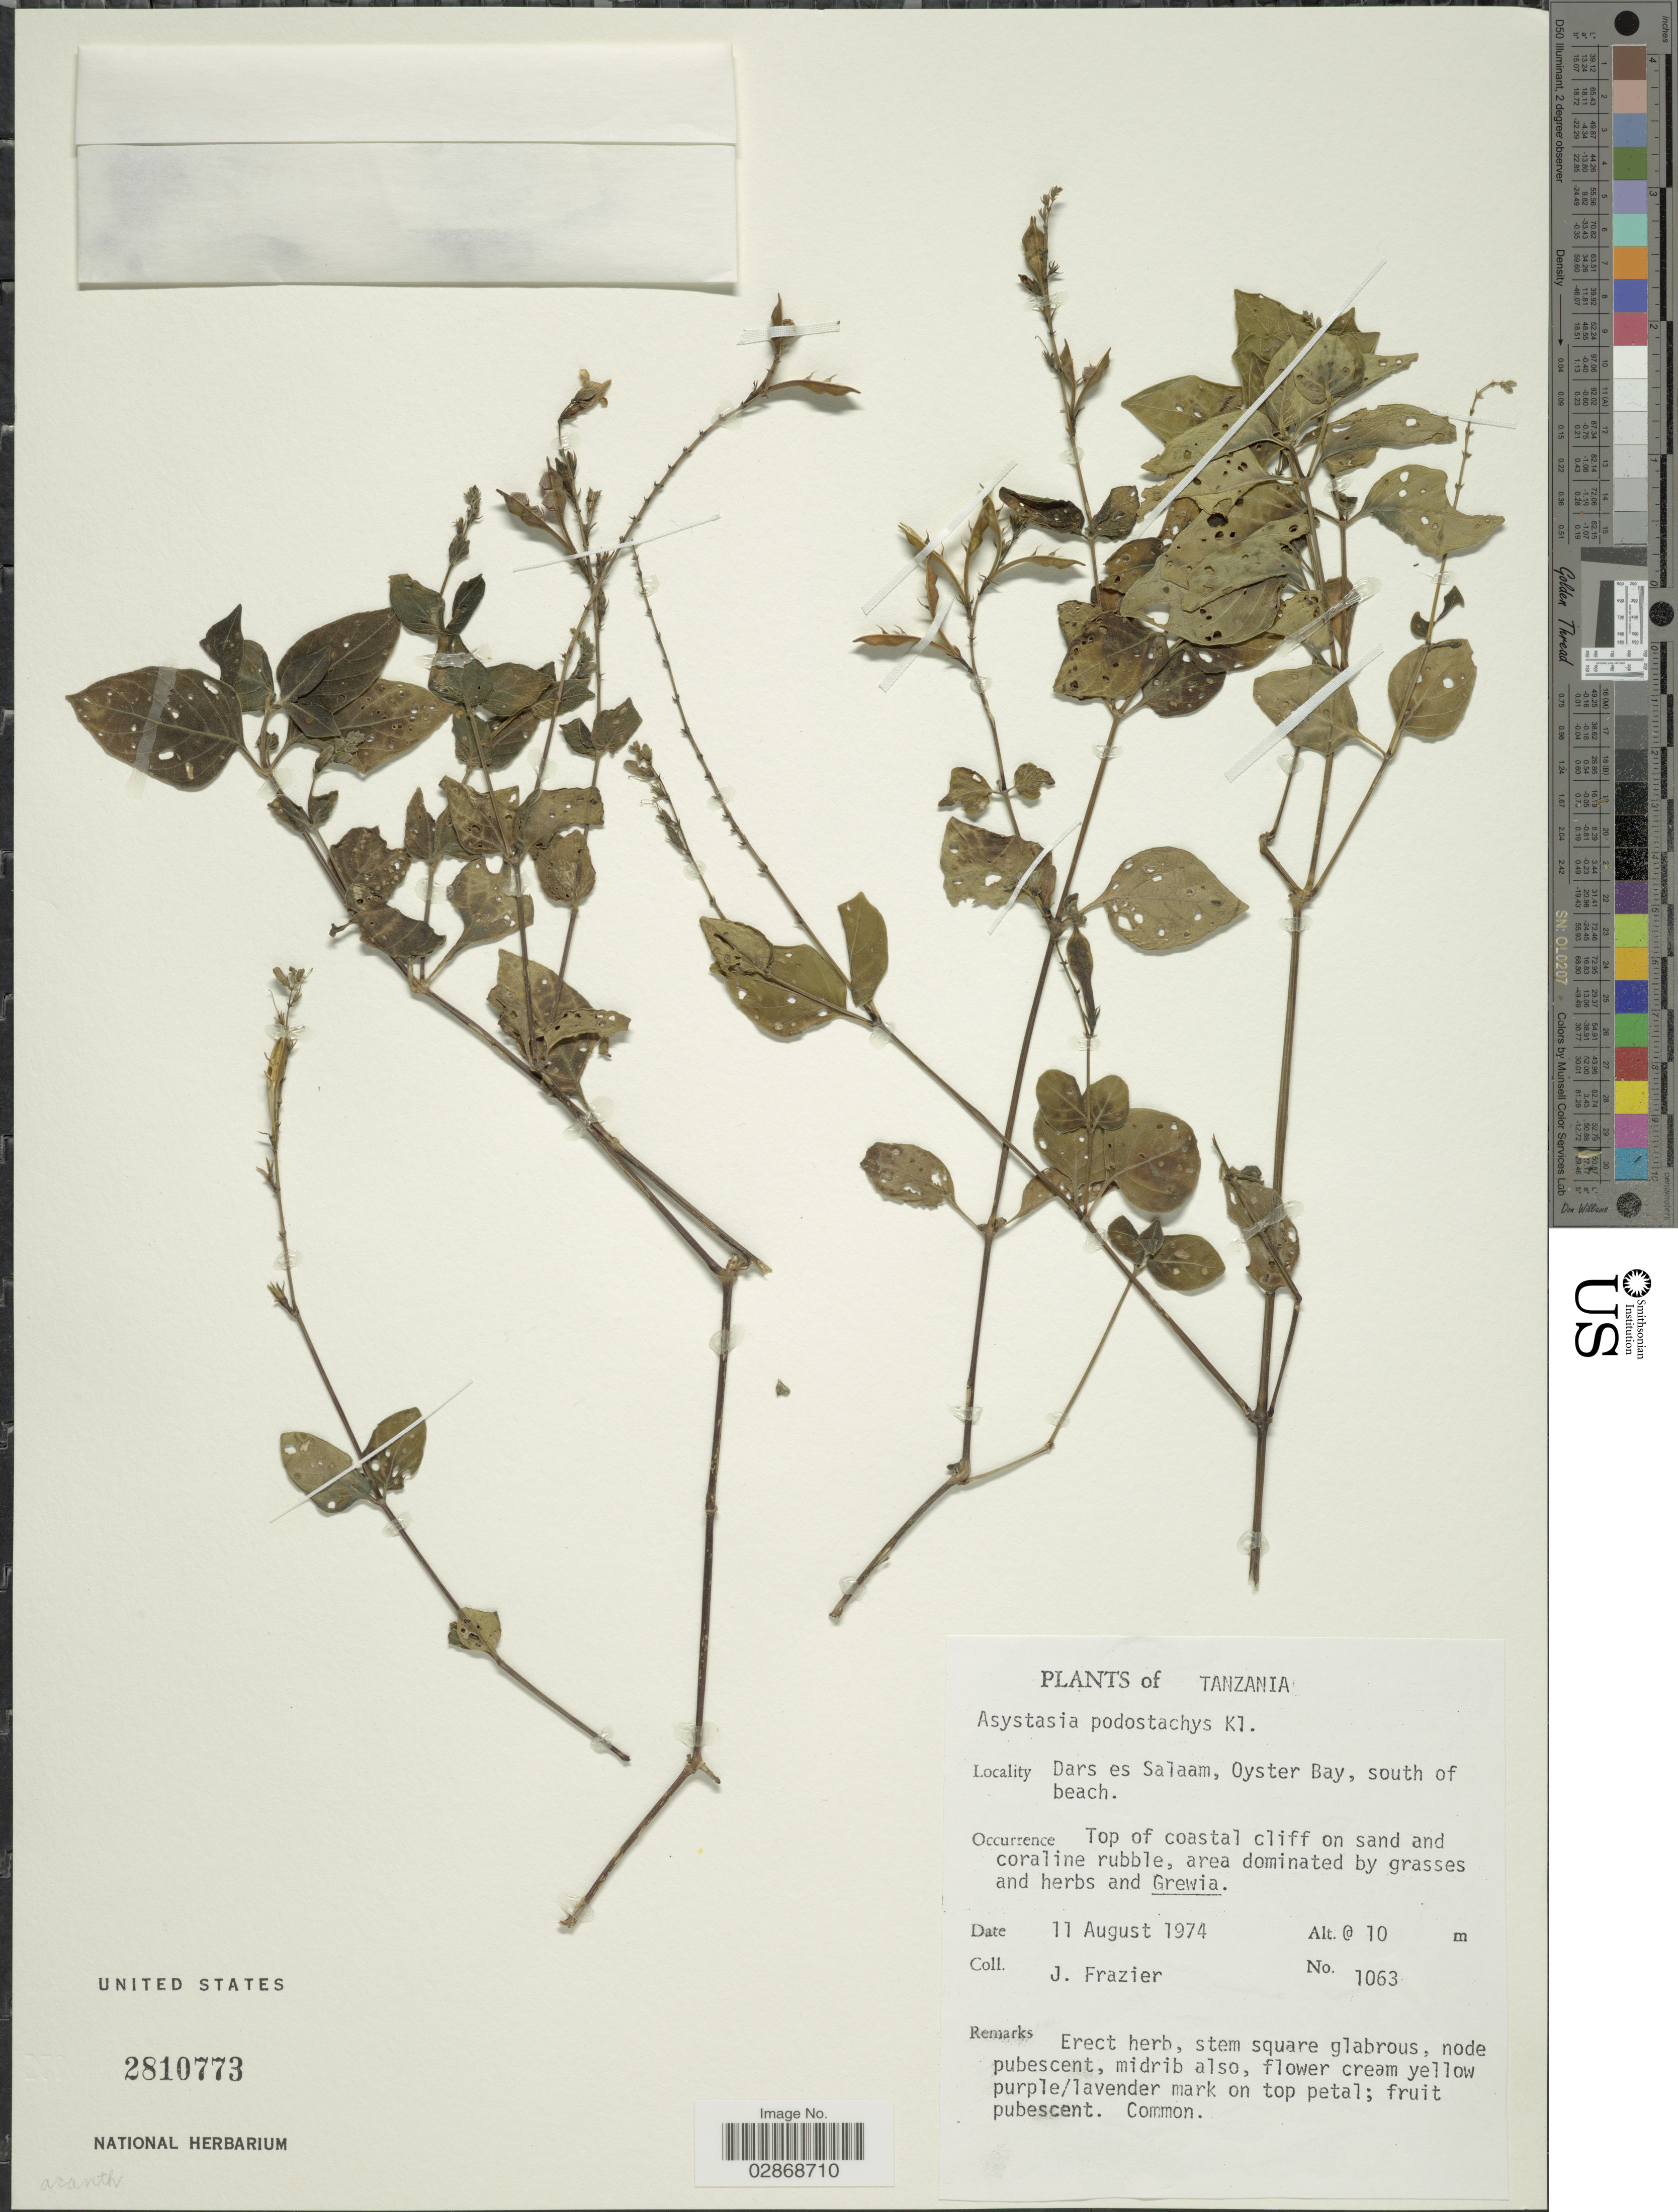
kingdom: Plantae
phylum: Tracheophyta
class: Magnoliopsida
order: Lamiales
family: Acanthaceae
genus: Asystasia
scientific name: Asystasia gangetica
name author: (L.) T. Anderson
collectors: J. Frazier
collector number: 1063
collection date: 1974-08-11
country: Tanzania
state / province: Dar es Salaam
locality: Oyster Bay, south of beach.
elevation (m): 10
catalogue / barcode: US 2810773